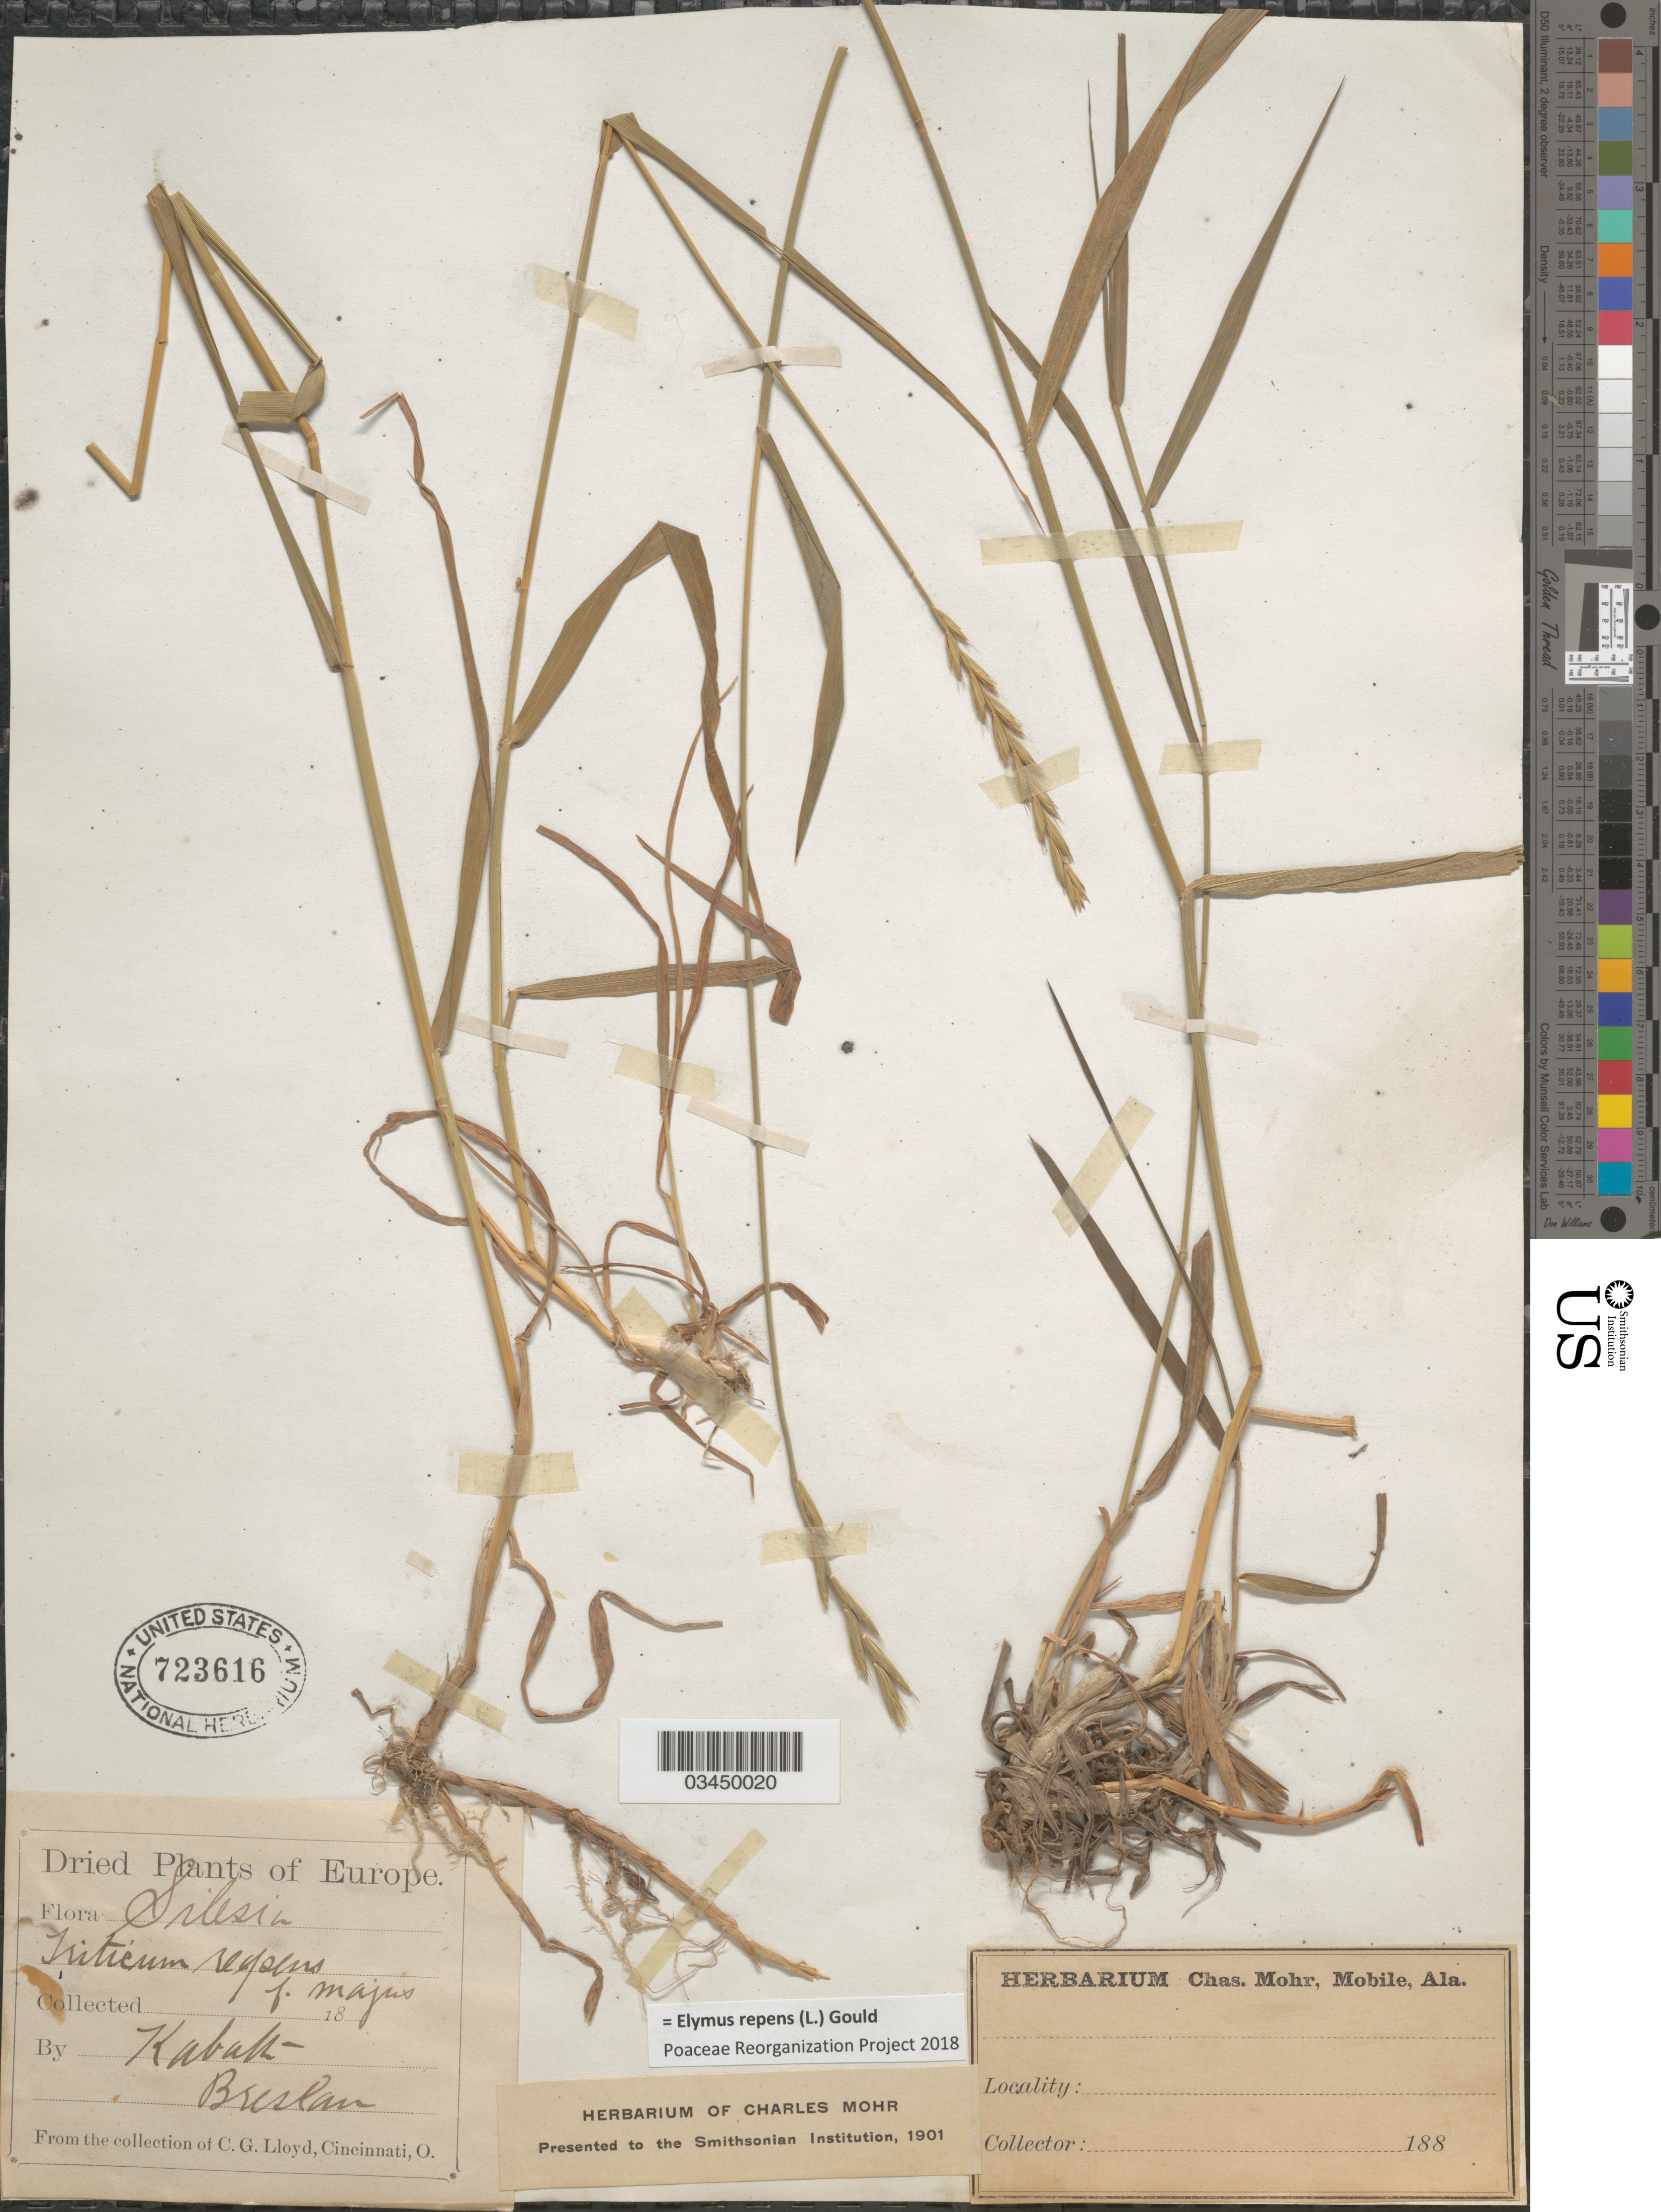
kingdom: Plantae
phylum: Tracheophyta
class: Liliopsida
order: Poales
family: Poaceae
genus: Elymus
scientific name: Elymus repens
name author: (L.) Gould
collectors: Kabath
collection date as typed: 188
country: Poland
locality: Silesia. Breslau.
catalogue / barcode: US 723616